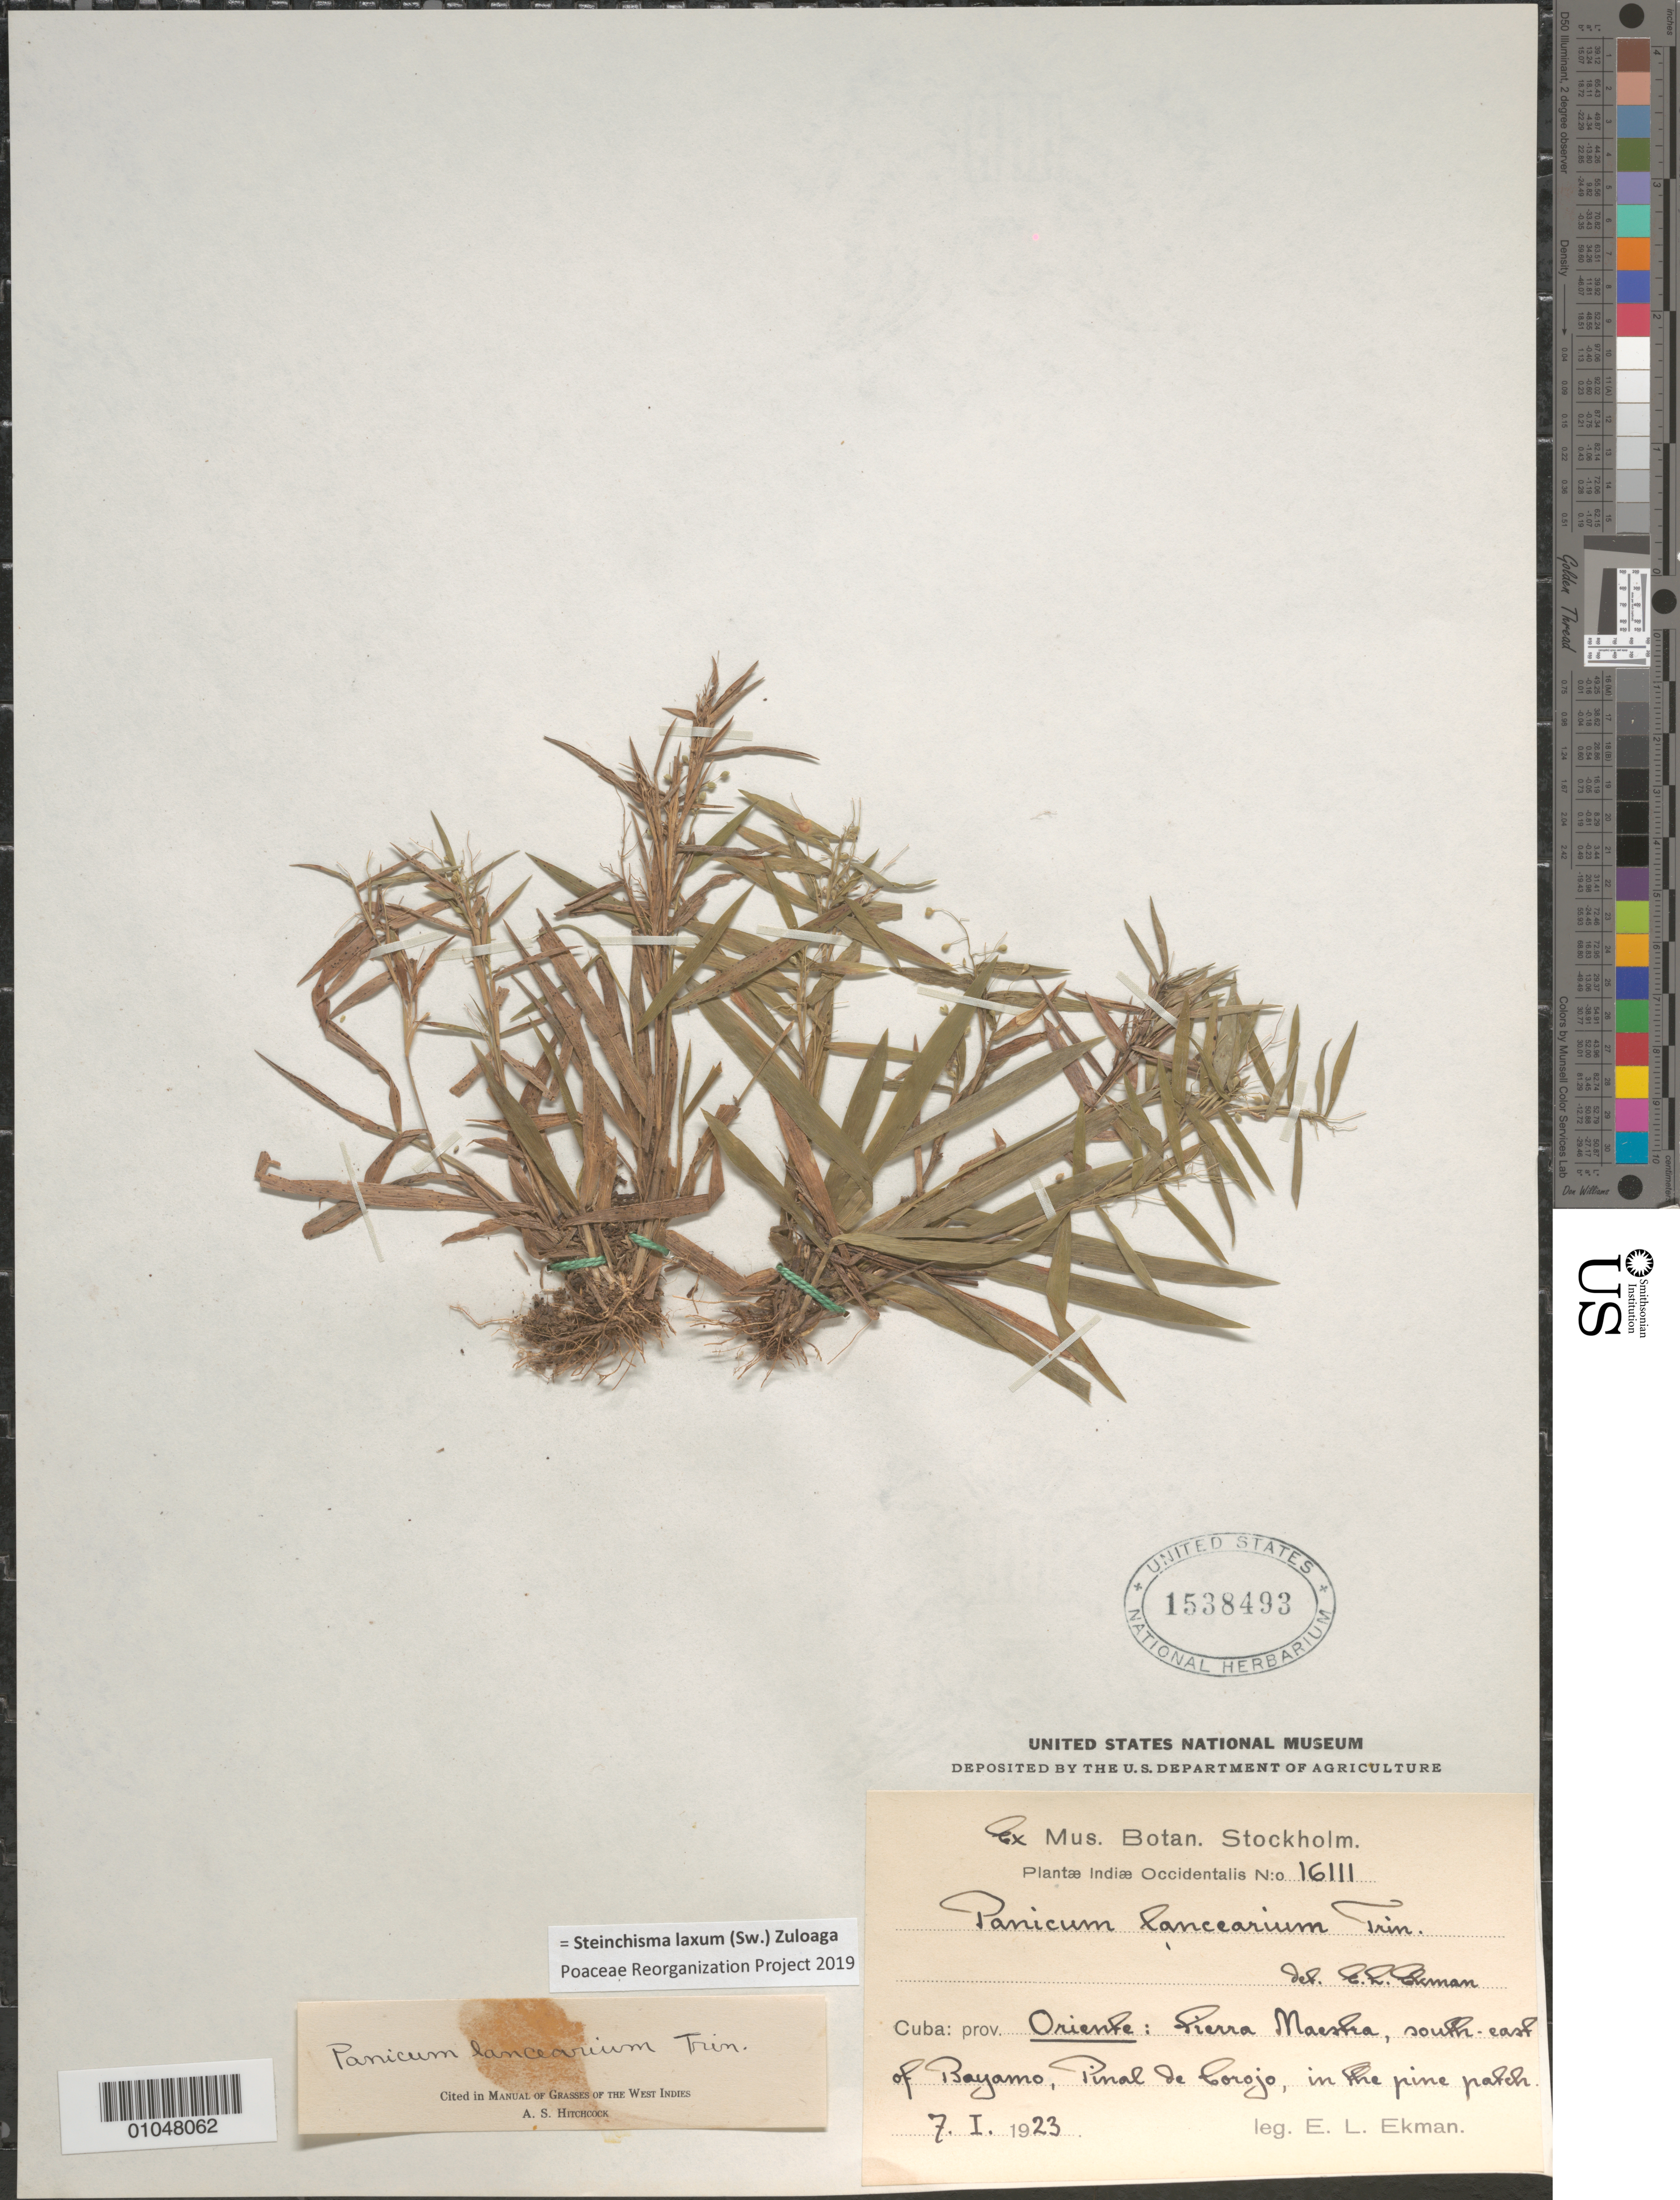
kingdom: Plantae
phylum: Tracheophyta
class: Liliopsida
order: Poales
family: Poaceae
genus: Panicum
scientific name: Panicum laxum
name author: Sw.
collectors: E. L. Ekman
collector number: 1611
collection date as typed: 07 Jan 1923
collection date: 1923-01-07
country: Cuba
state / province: Granma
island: Cuba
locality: Sierra Maestra, SE of Bayamo, Pinal de Corojo, in pine patch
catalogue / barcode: US 1538493